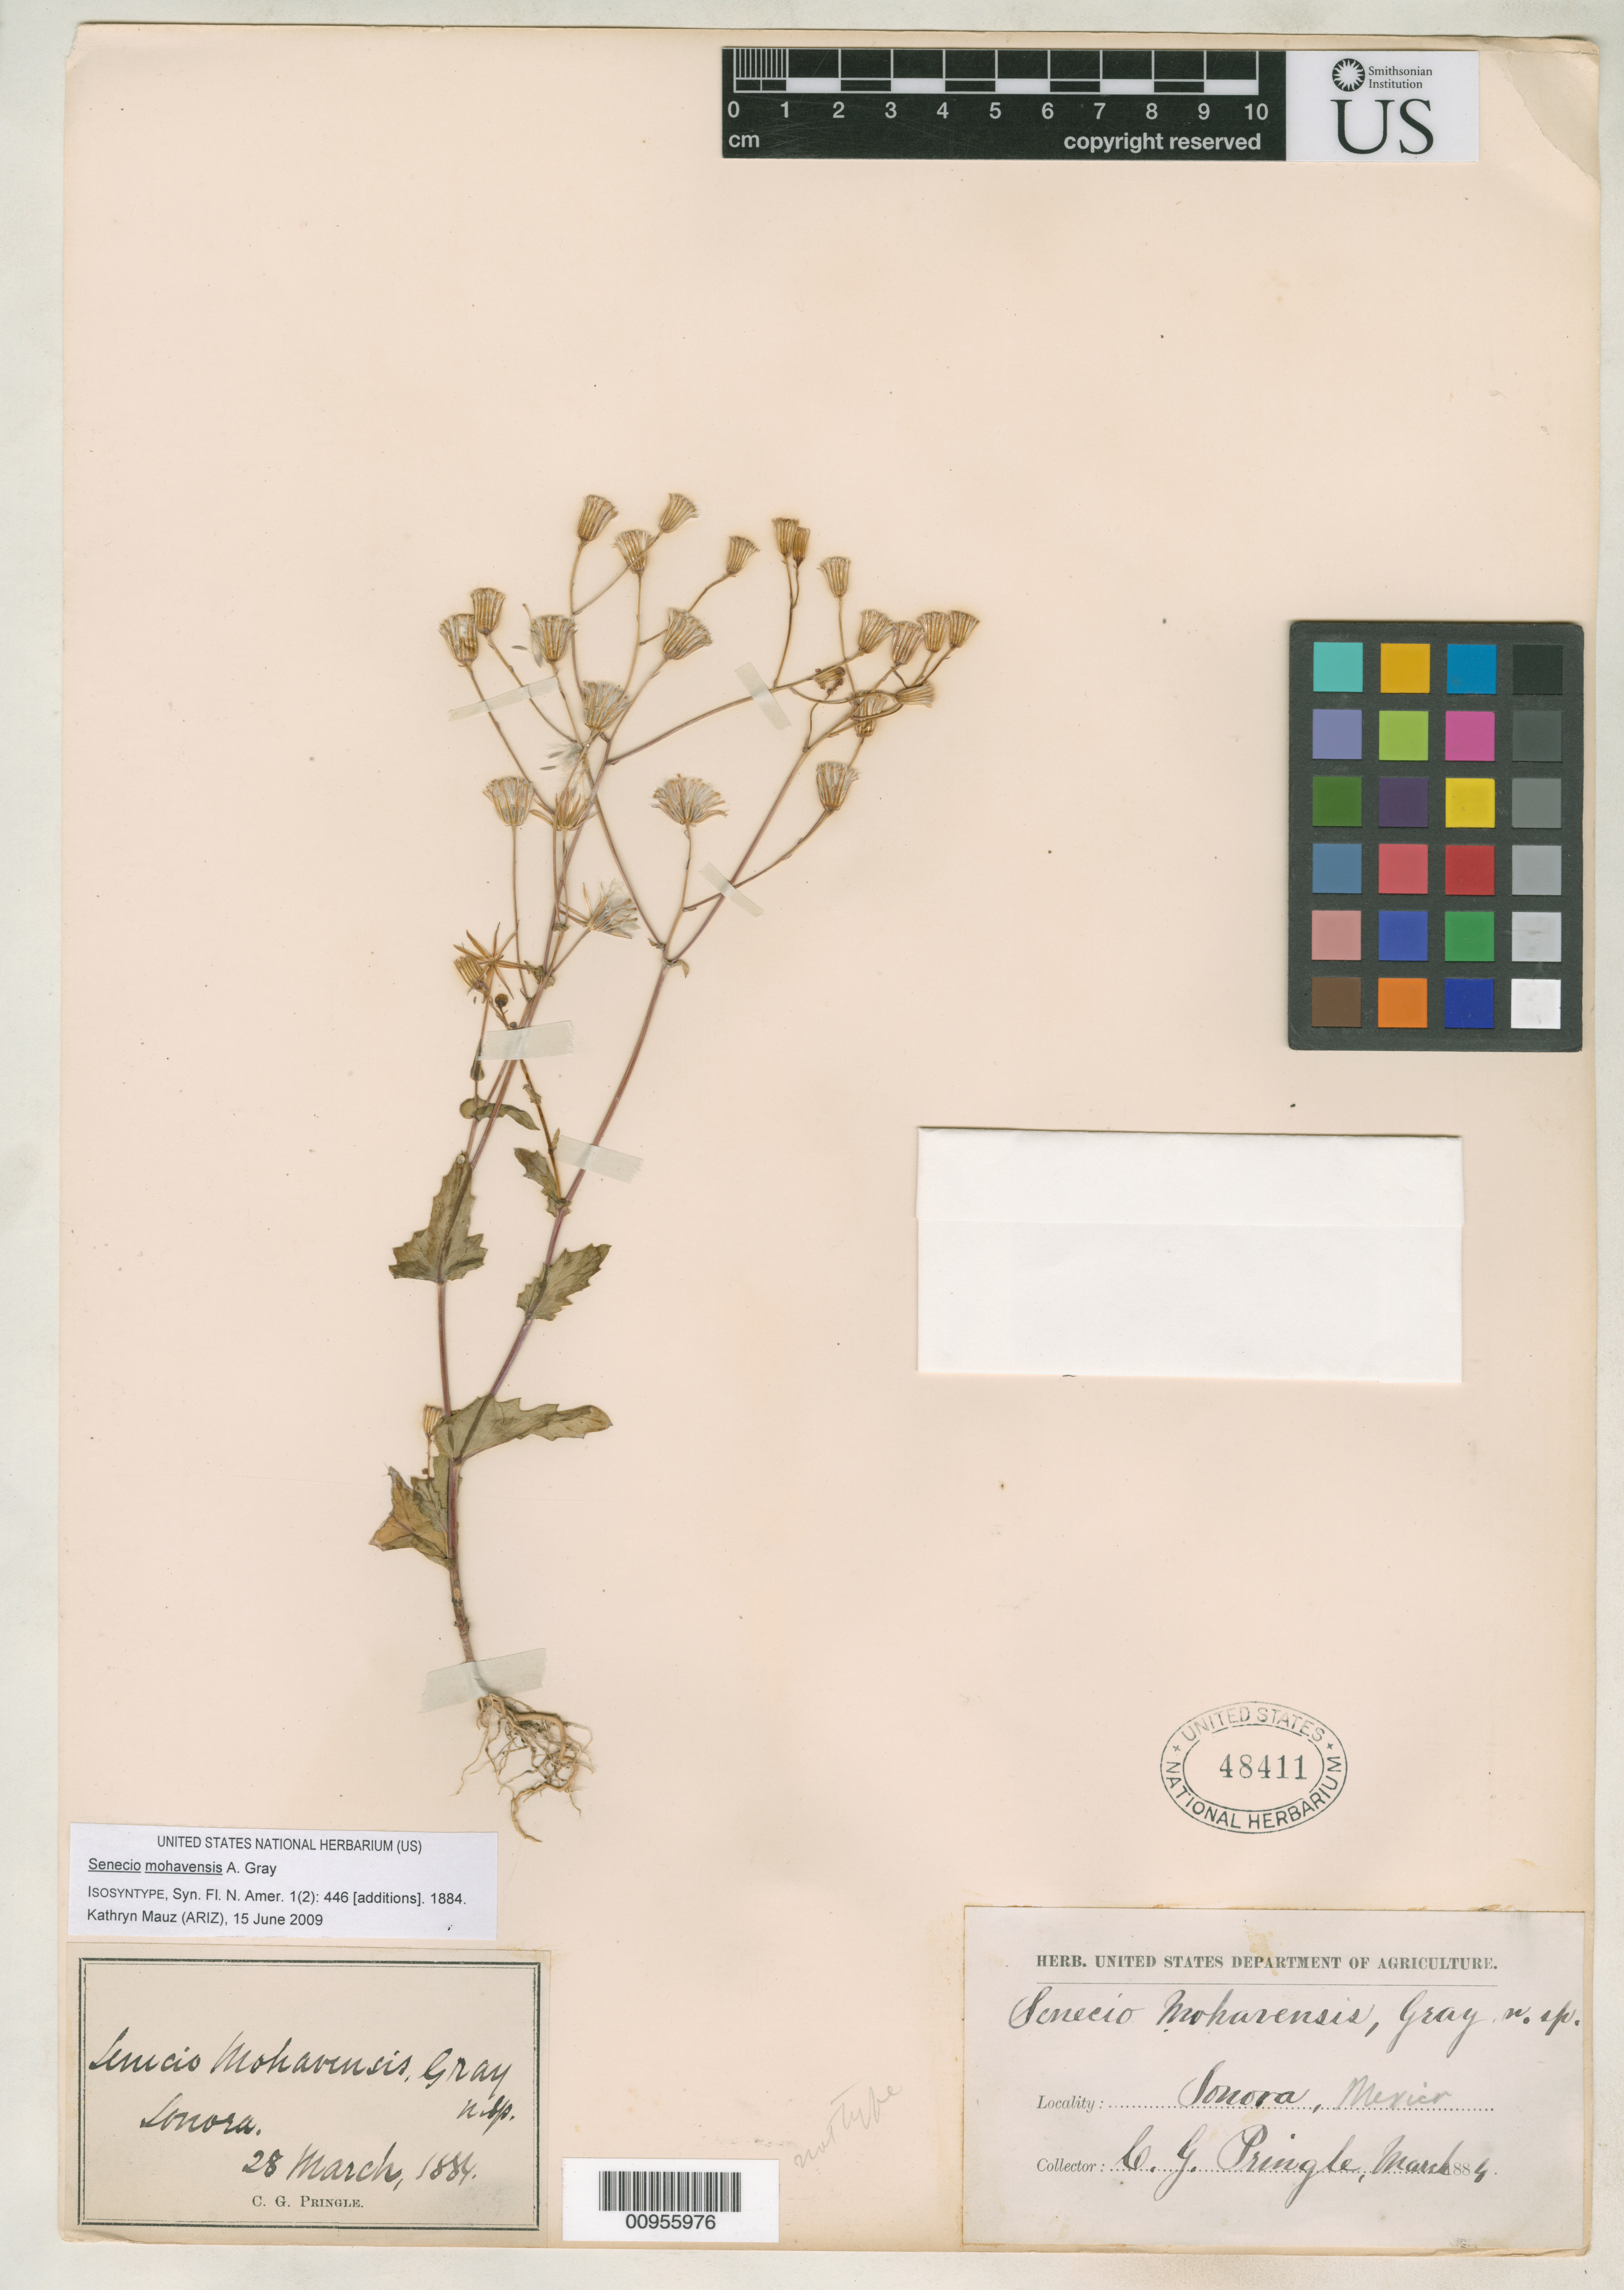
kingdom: Plantae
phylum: Tracheophyta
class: Magnoliopsida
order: Asterales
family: Asteraceae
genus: Senecio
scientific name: Senecio mohavensis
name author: A. Gray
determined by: Mauz, Kathryn, (ARIZ)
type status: Isosyntype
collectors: C. G. Pringle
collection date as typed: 28 Mar 1884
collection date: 1884-03-28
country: Mexico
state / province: Sonora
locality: Sonora.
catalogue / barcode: US 48411